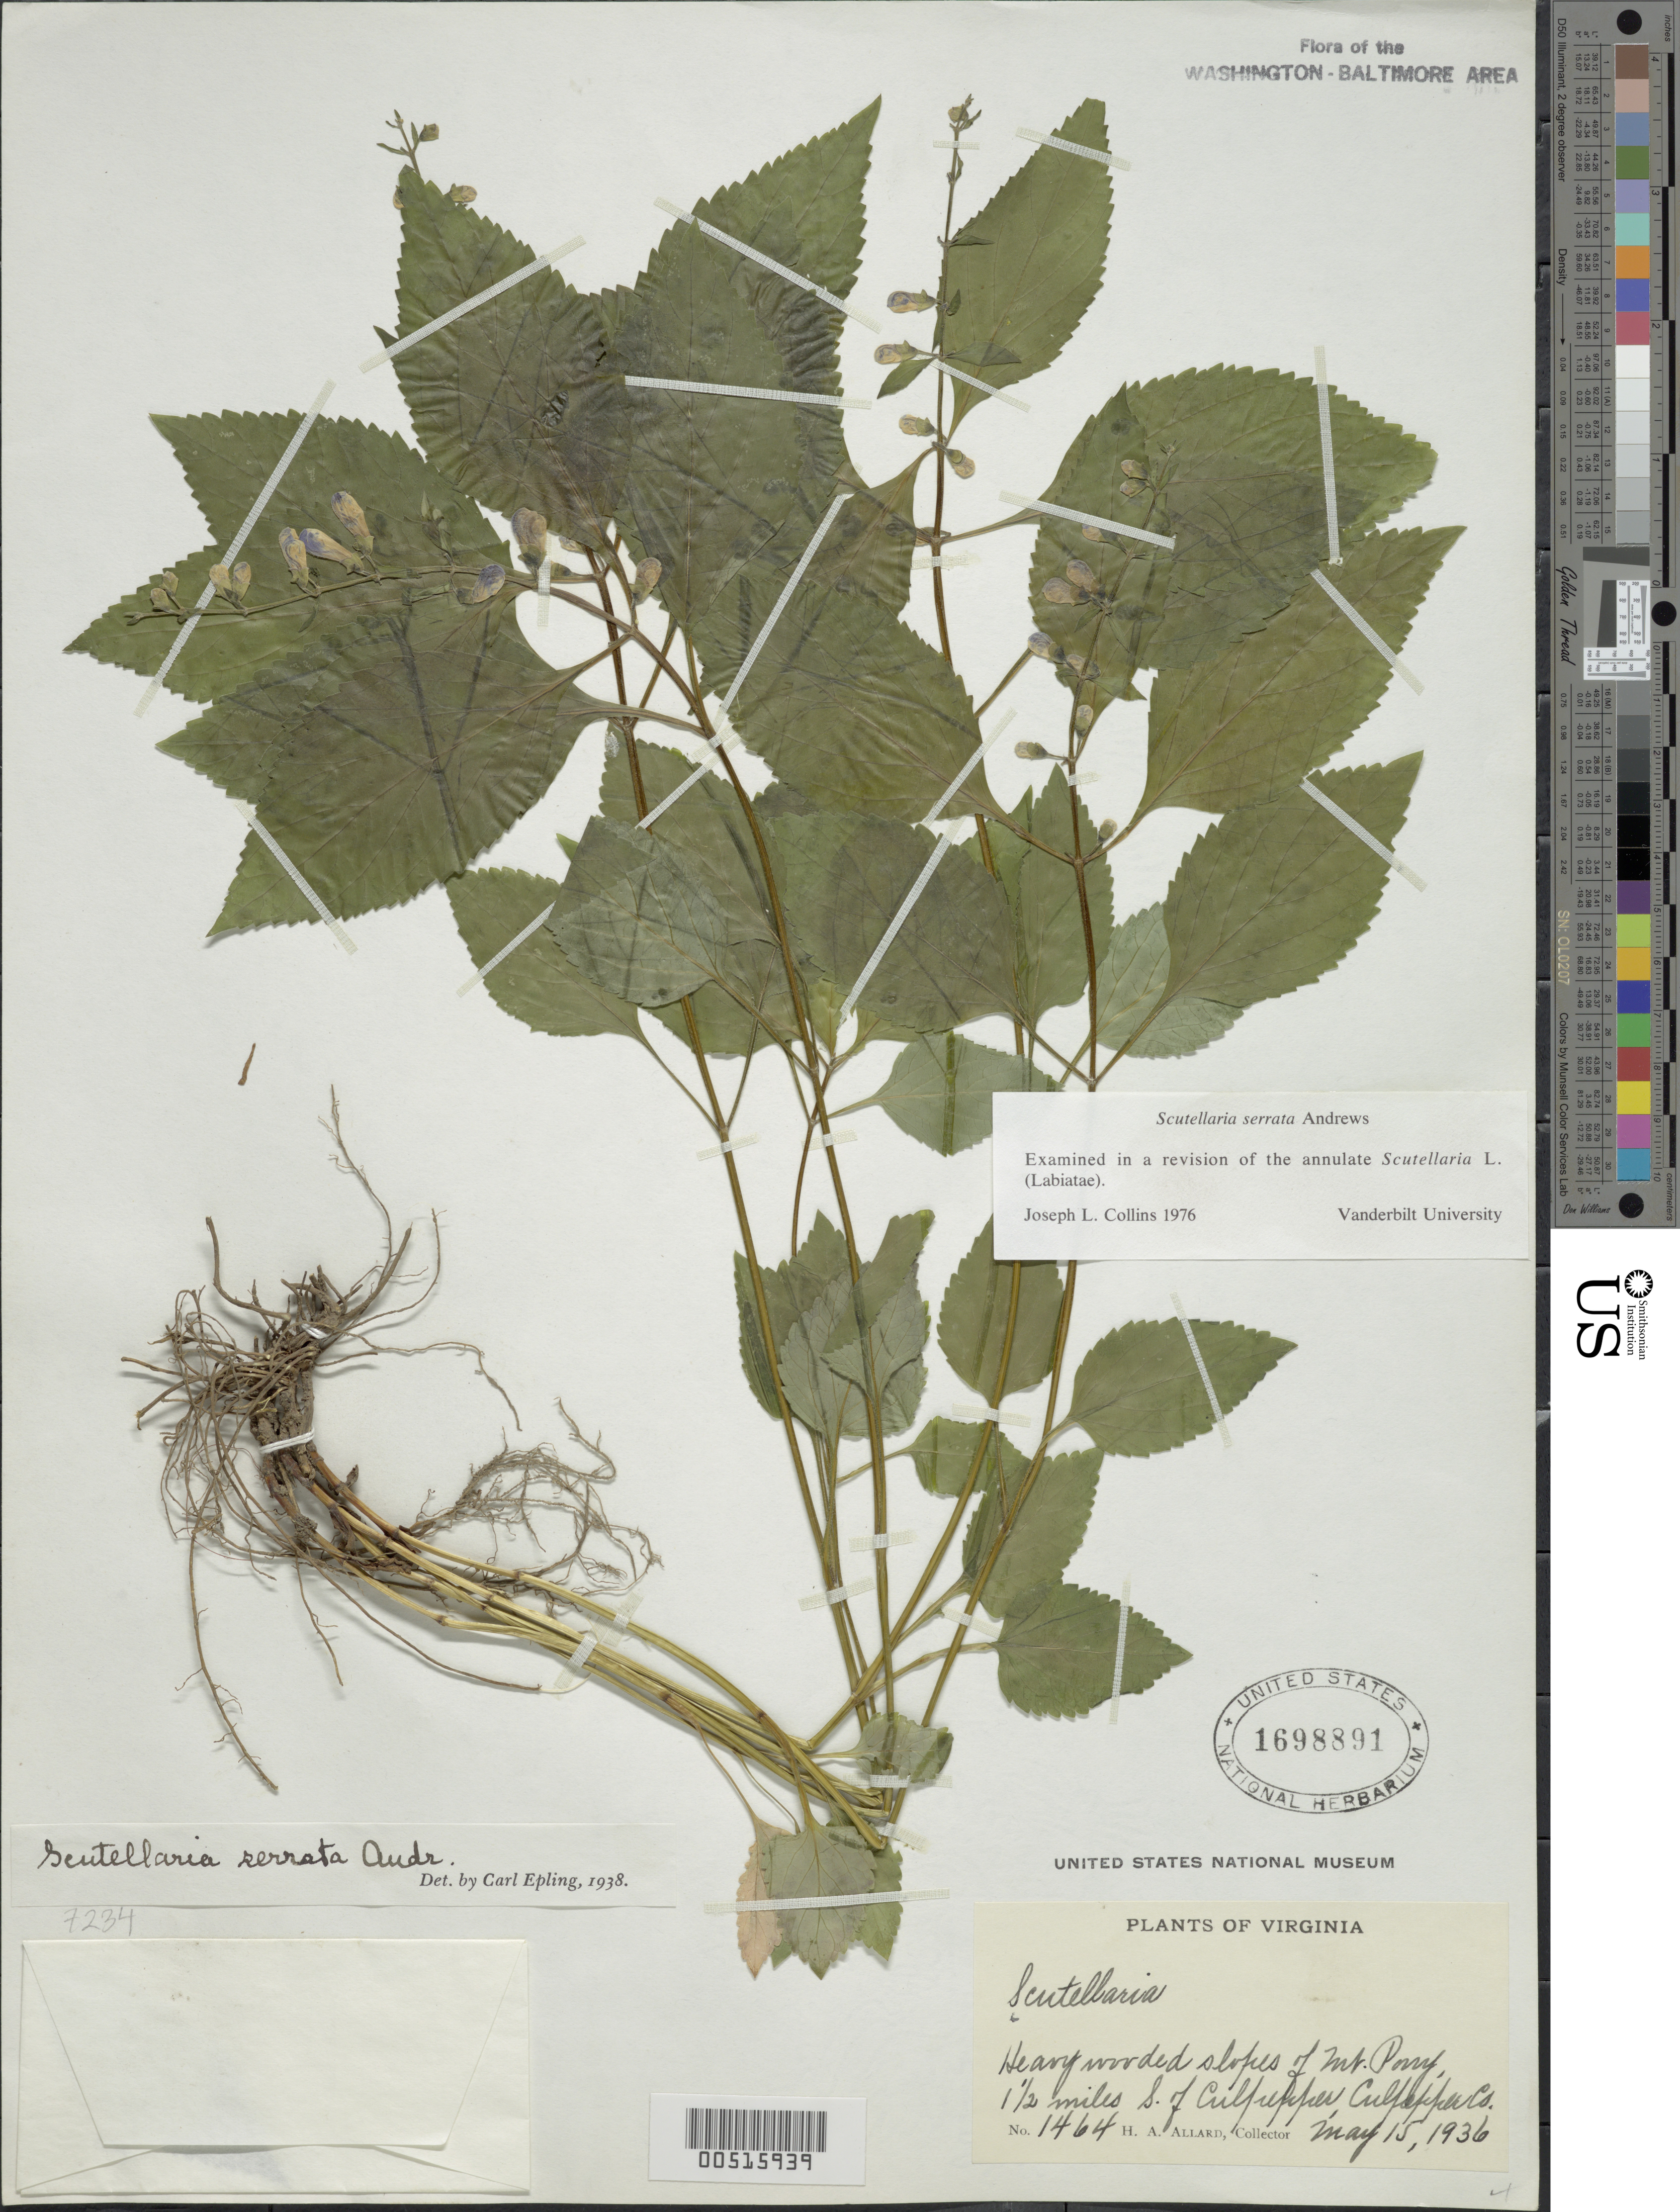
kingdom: Plantae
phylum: Tracheophyta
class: Magnoliopsida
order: Lamiales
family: Lamiaceae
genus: Scutellaria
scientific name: Scutellaria serrata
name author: Andrews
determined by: Collins, J. L.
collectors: H. A. Allard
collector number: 1464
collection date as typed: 15 Jul 1936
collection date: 1936-07-15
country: United States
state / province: Virginia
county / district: Culpeper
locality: Mt. Parry, 1.5 mi. S of Culpeper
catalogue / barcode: US 1698891